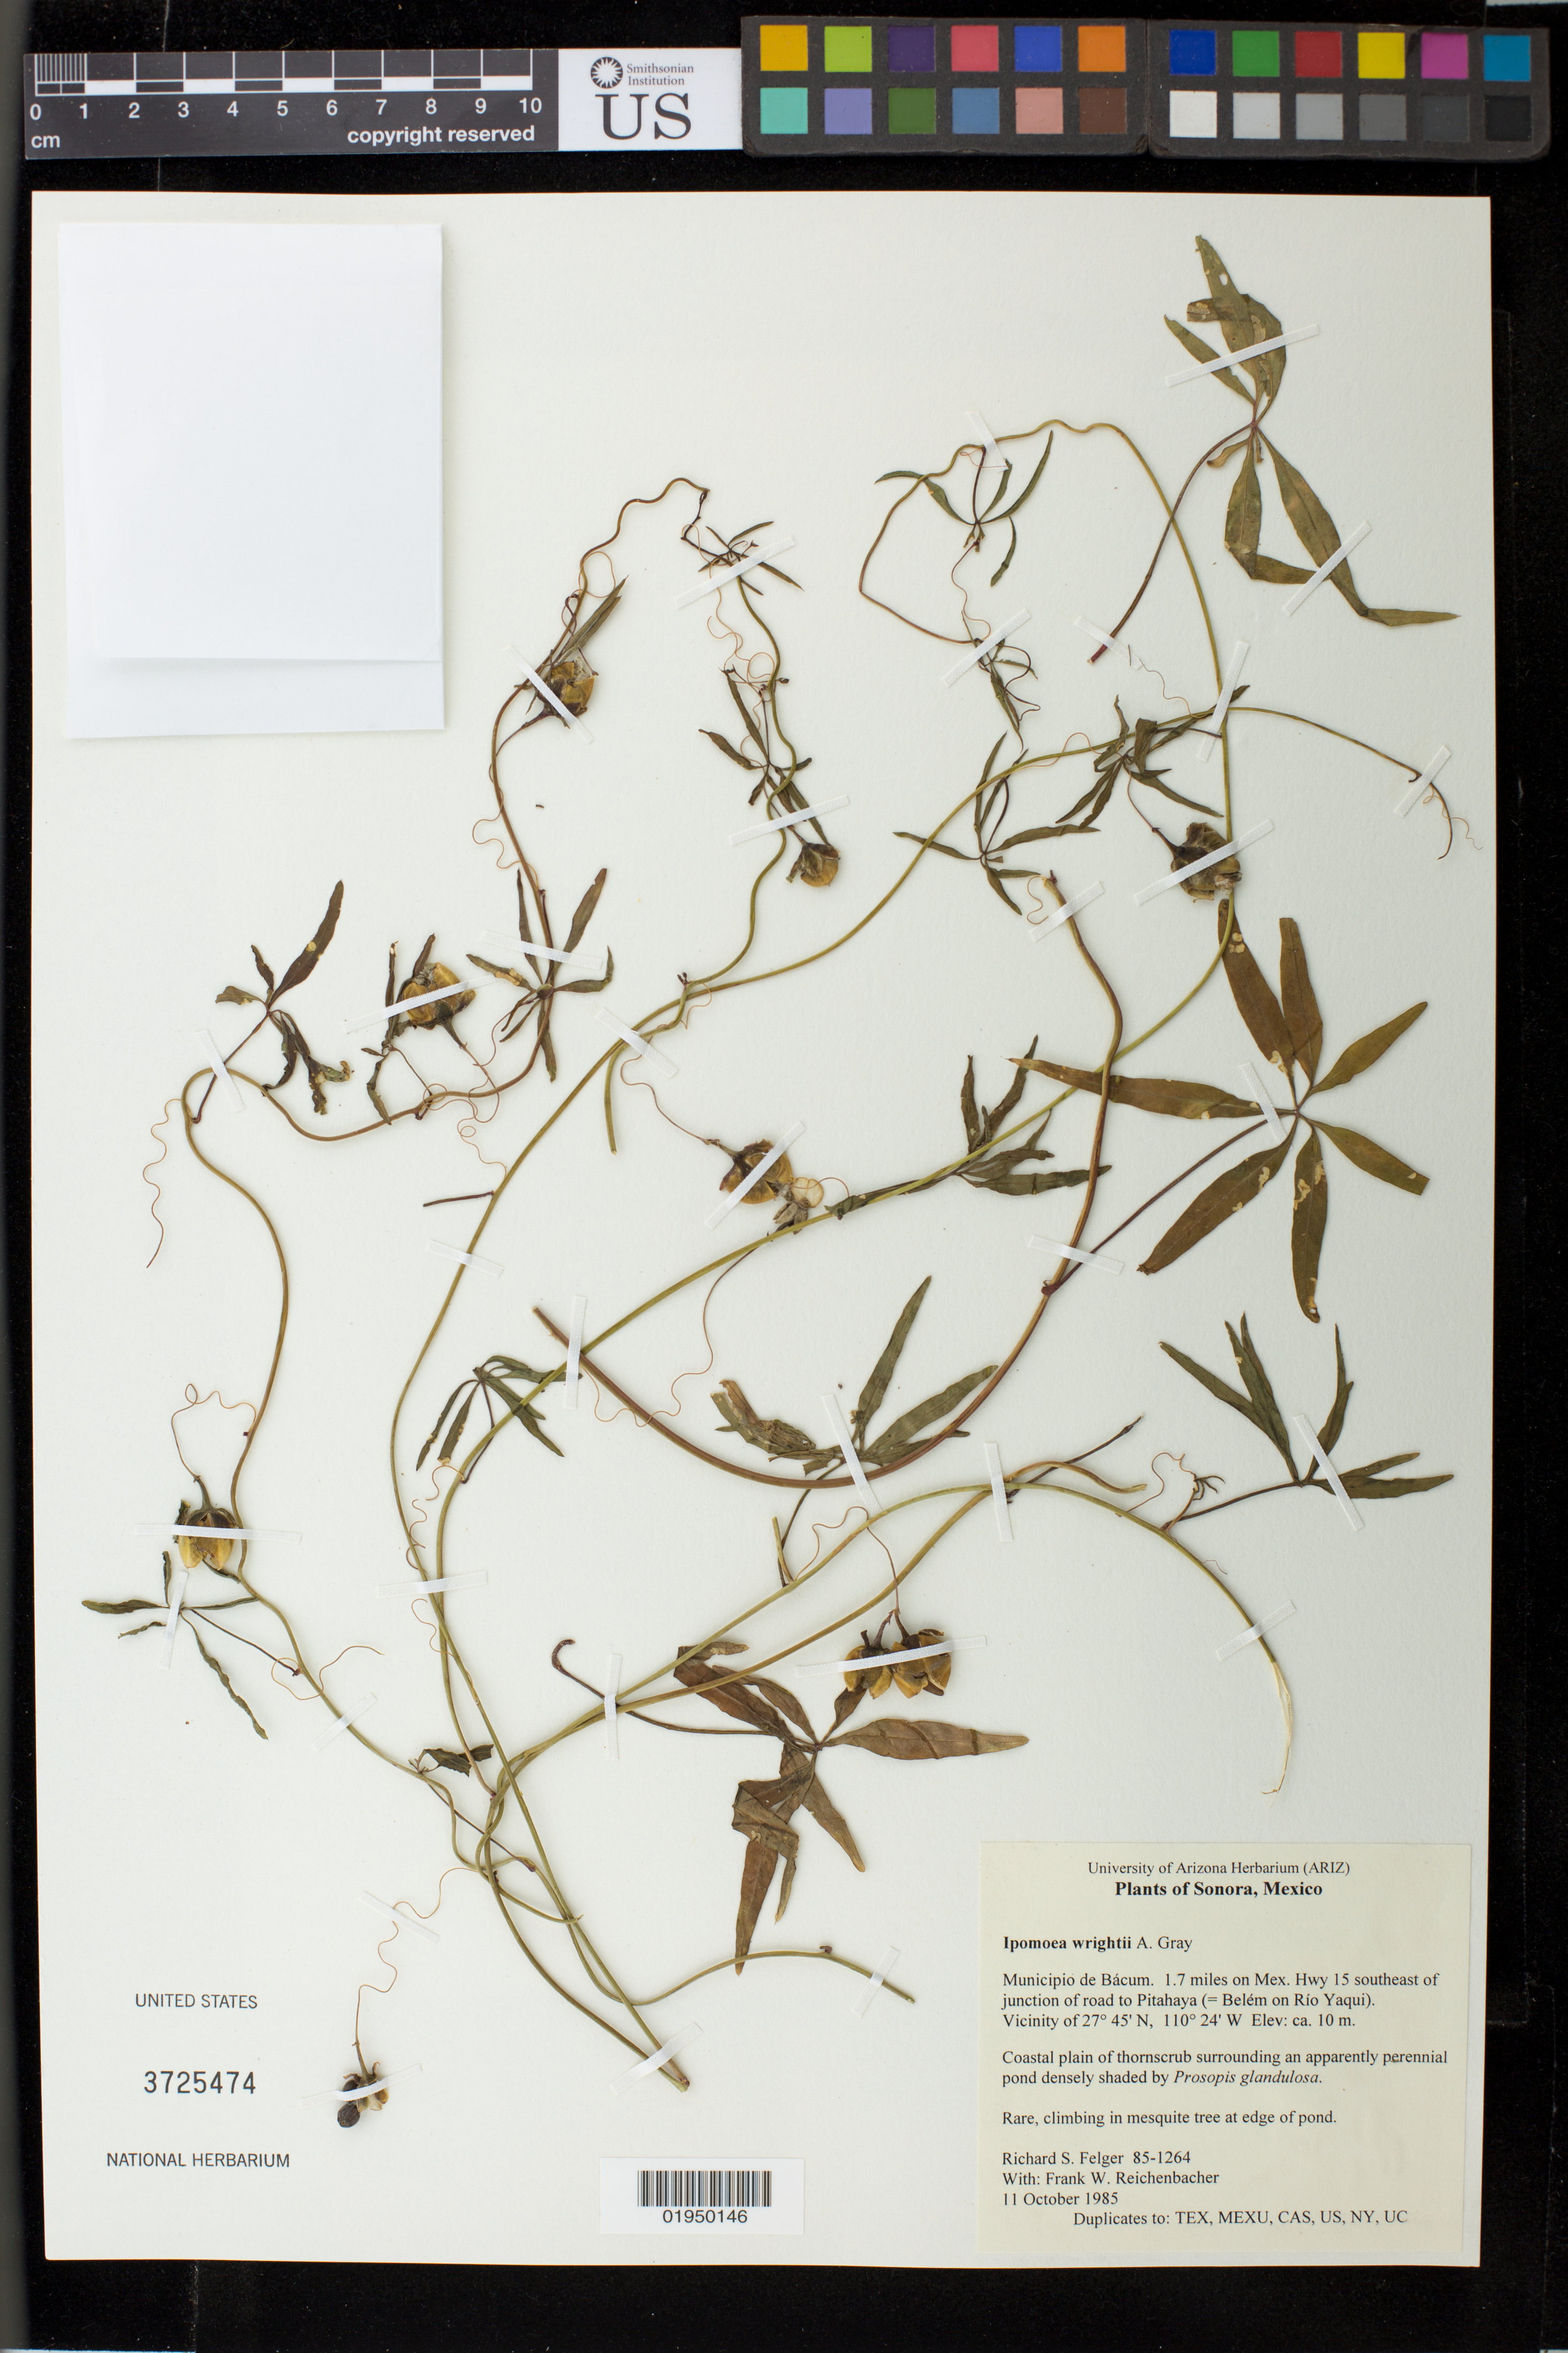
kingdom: Plantae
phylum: Tracheophyta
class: Magnoliopsida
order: Solanales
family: Convolvulaceae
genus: Ipomoea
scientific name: Ipomoea wrightii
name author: A. Gray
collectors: R. S. Felger & Reichenbacher, F. W.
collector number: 85-1264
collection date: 1985-10-11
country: Mexico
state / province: Sonora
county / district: Bacum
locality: Municipio de Bacum. 1/7 miles on Mex Hwy 15 southeast of junction of road to Pitahaya (=Belem on Rio Yaqui)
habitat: Rare, climbing in mesuite tree at edge of pond.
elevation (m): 10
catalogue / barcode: US 3725474